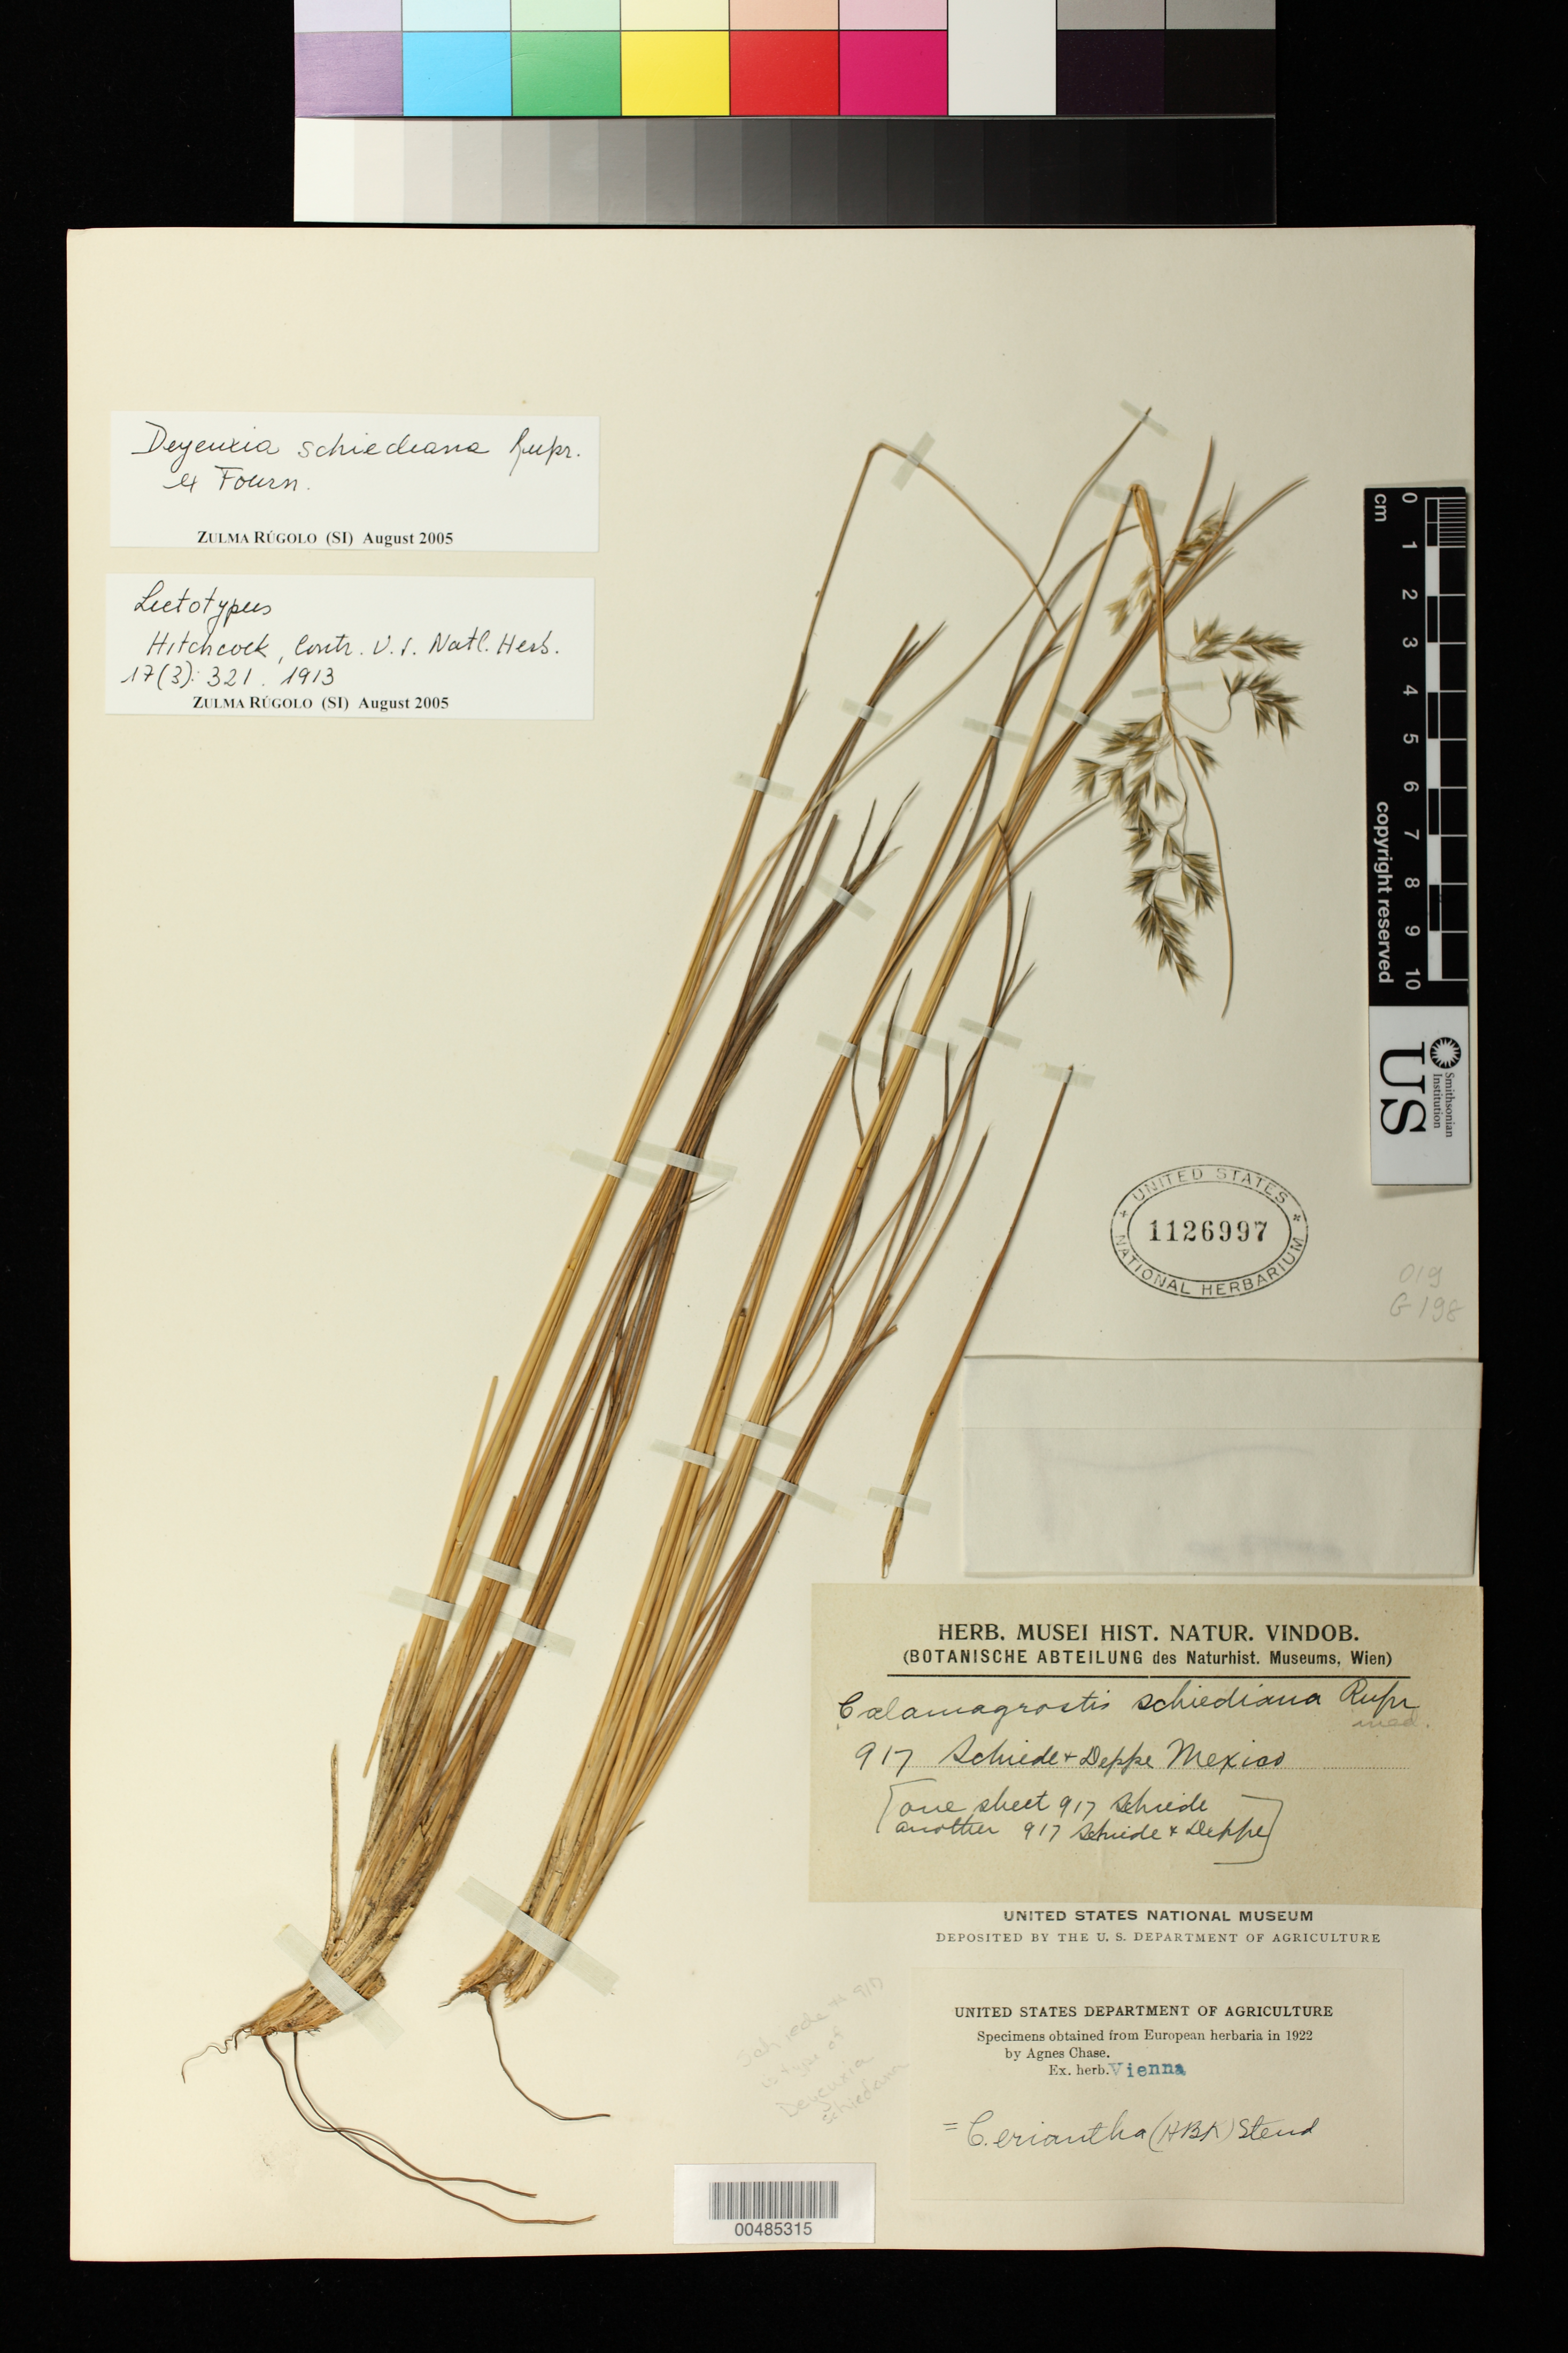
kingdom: Plantae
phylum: Tracheophyta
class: Liliopsida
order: Poales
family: Poaceae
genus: Deyeuxia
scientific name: Deyeuxia schiedeana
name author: Rupr. ex E. Fourn.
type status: Syntype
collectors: C. J. W. Schiede & F. Deppe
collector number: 917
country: Mexico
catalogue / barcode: US 1126997